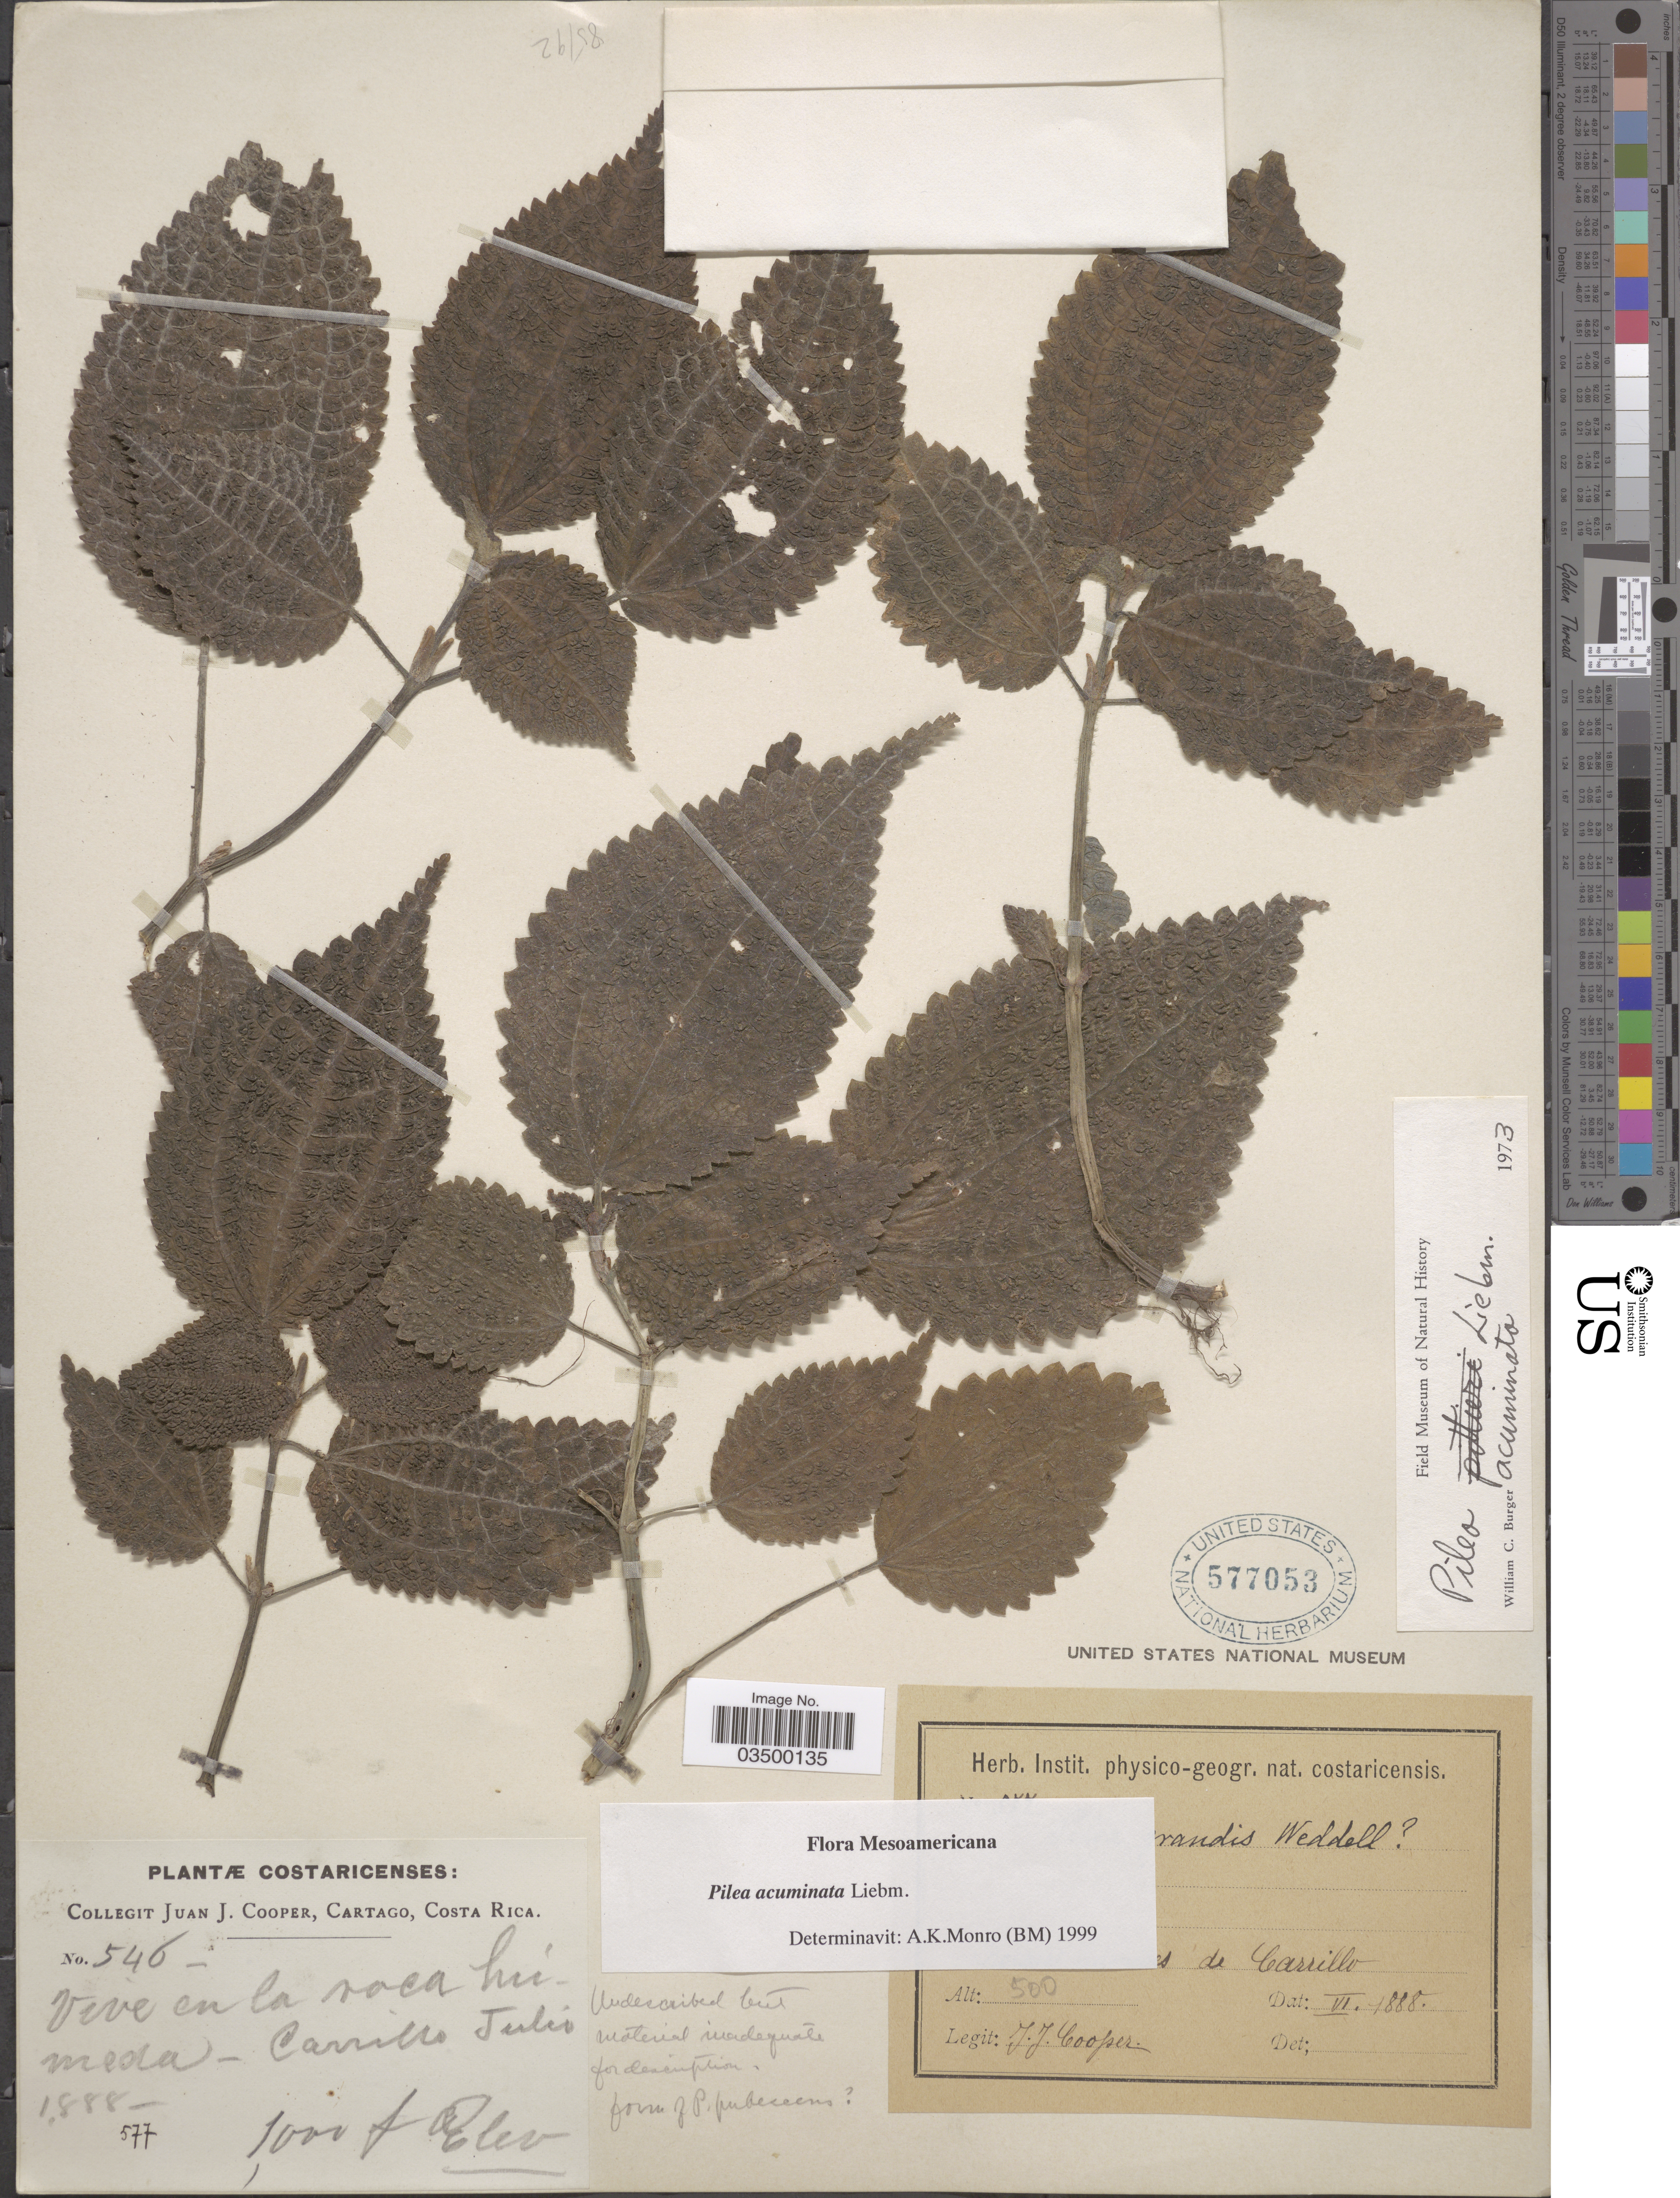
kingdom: Plantae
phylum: Tracheophyta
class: Magnoliopsida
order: Rosales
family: Urticaceae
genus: Pilea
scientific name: Pilea acuminata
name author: Liebm.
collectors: J. J. Cooper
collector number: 546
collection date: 1888-06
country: Costa Rica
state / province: Cartago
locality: Carrillo Julio.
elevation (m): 305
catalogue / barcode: US 577053